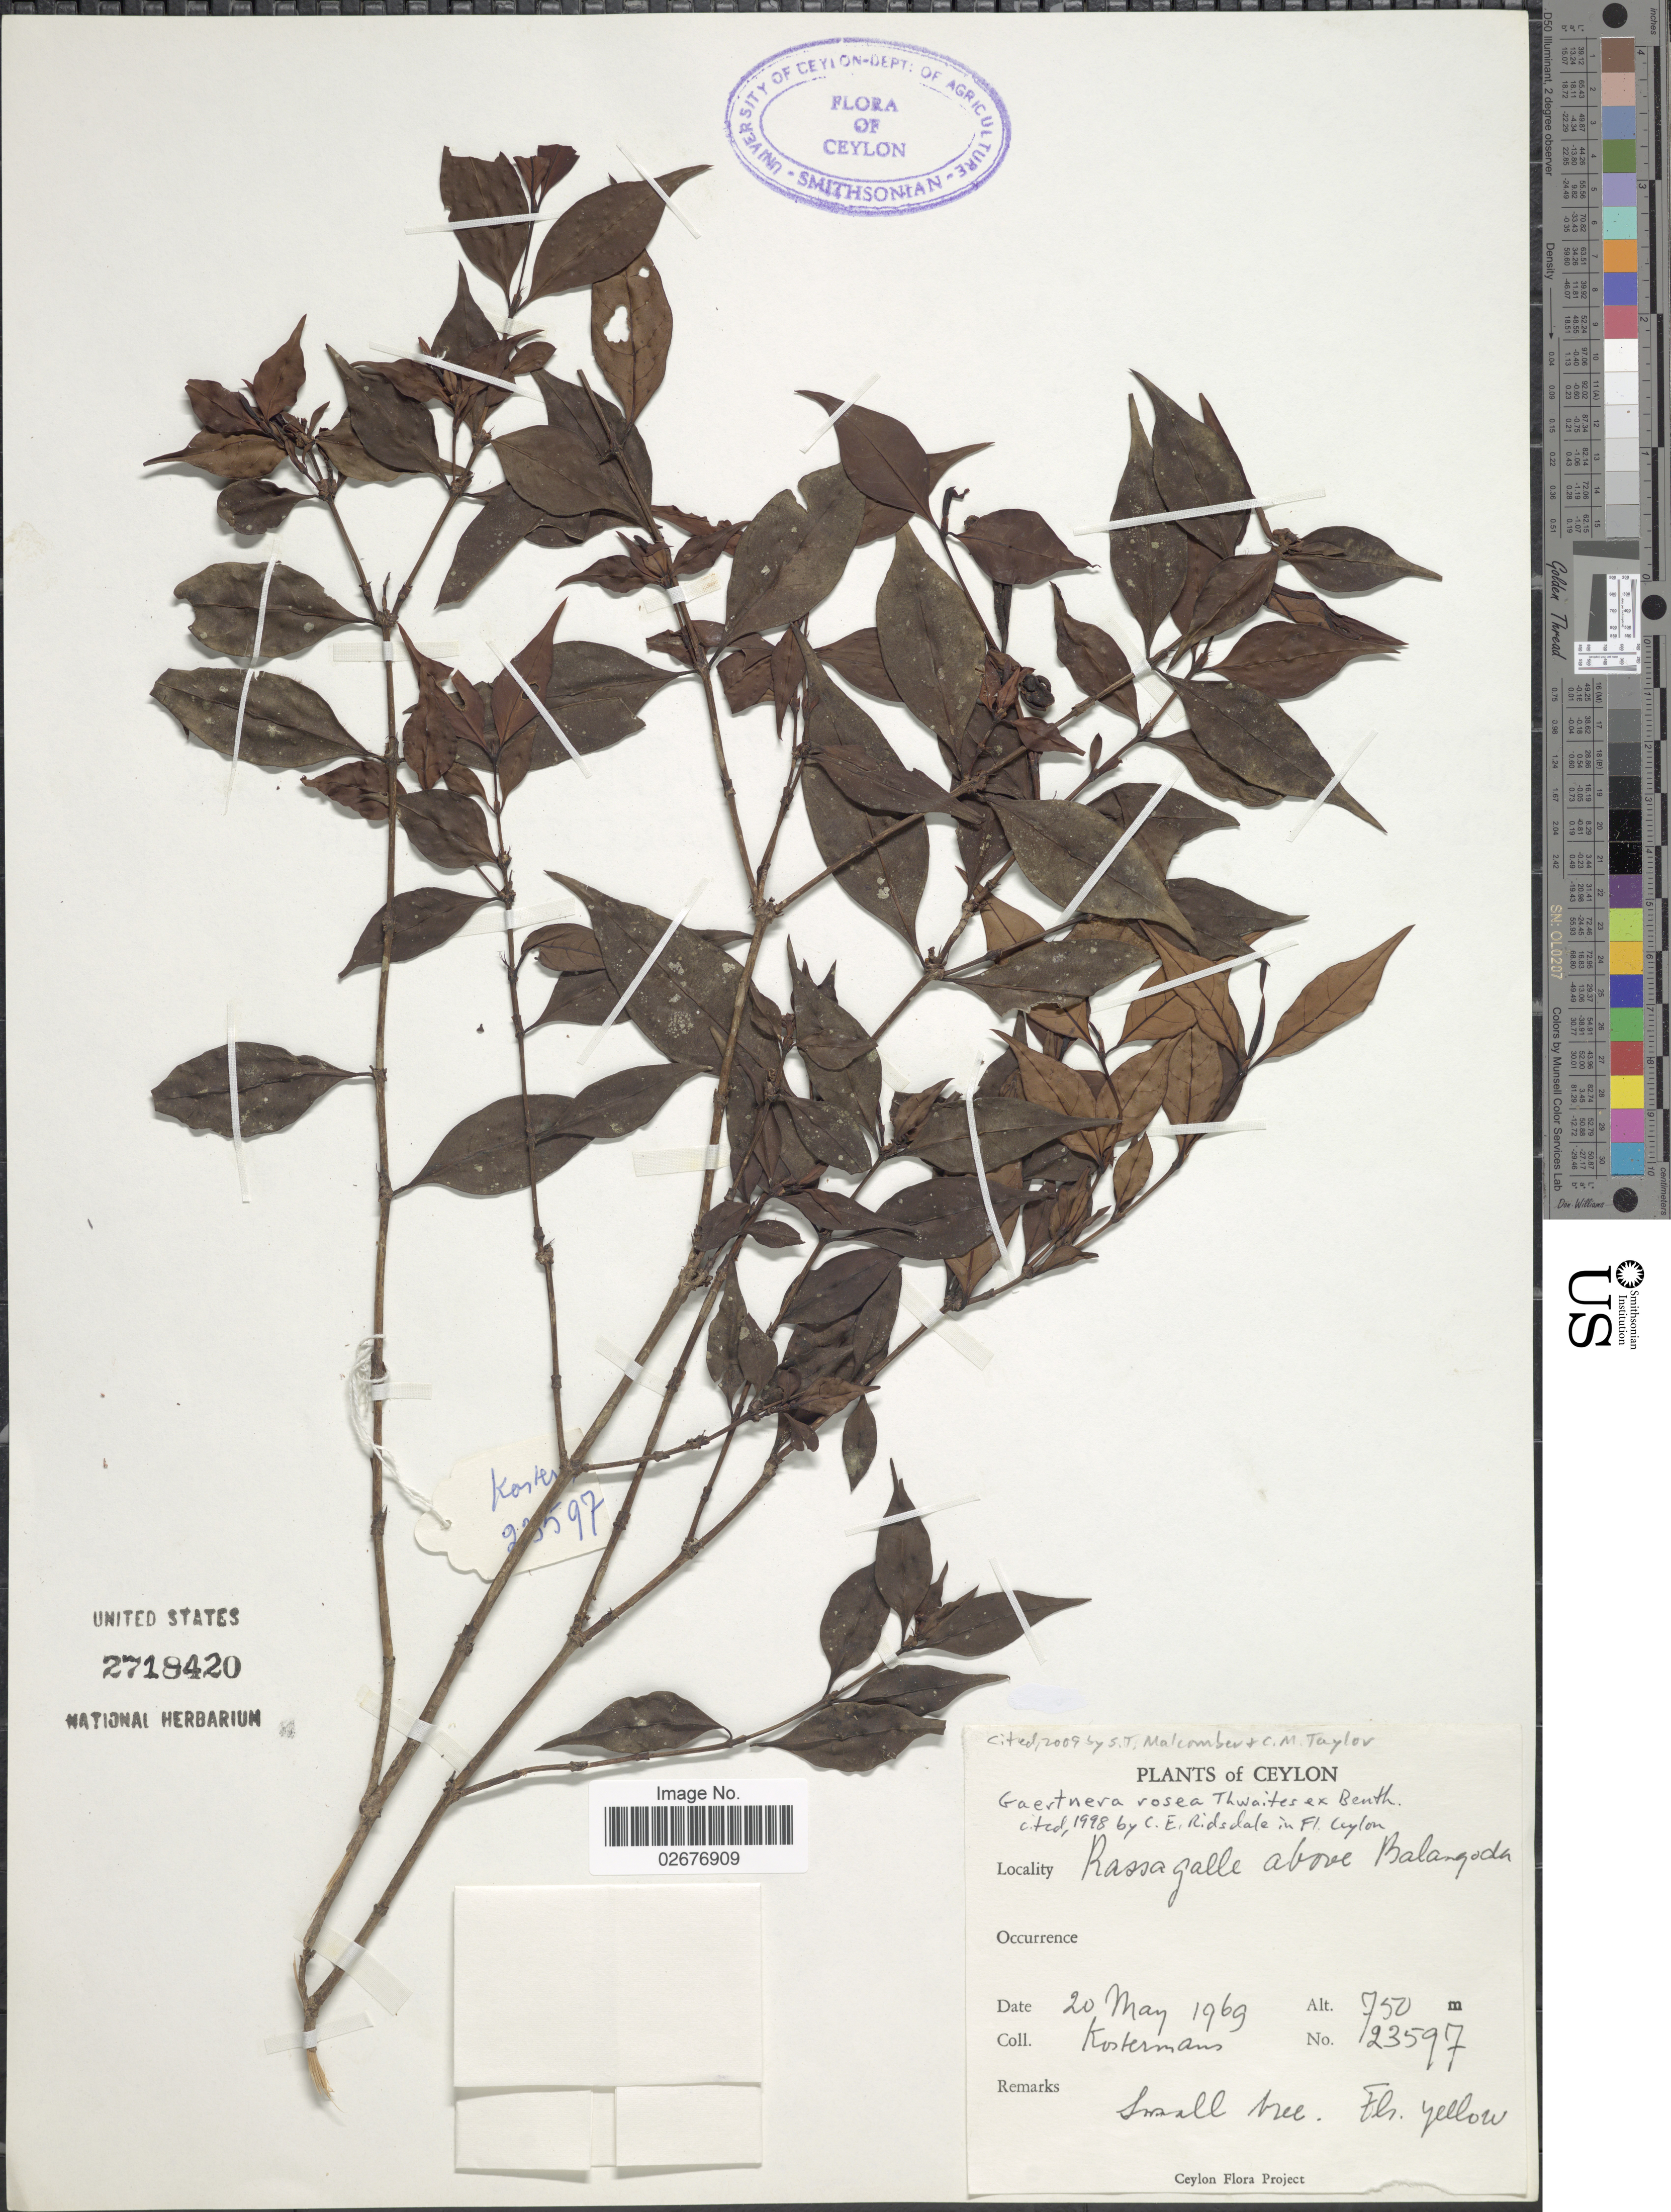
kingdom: Plantae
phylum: Tracheophyta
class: Magnoliopsida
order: Gentianales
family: Rubiaceae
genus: Gaertnera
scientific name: Gaertnera rosea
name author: Thwaites ex Benth.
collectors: Kostermans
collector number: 23597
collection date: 1969-05-20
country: Sri Lanka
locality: Ceylon, Rassagalle above Balangoda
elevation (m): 750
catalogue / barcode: US 2718420